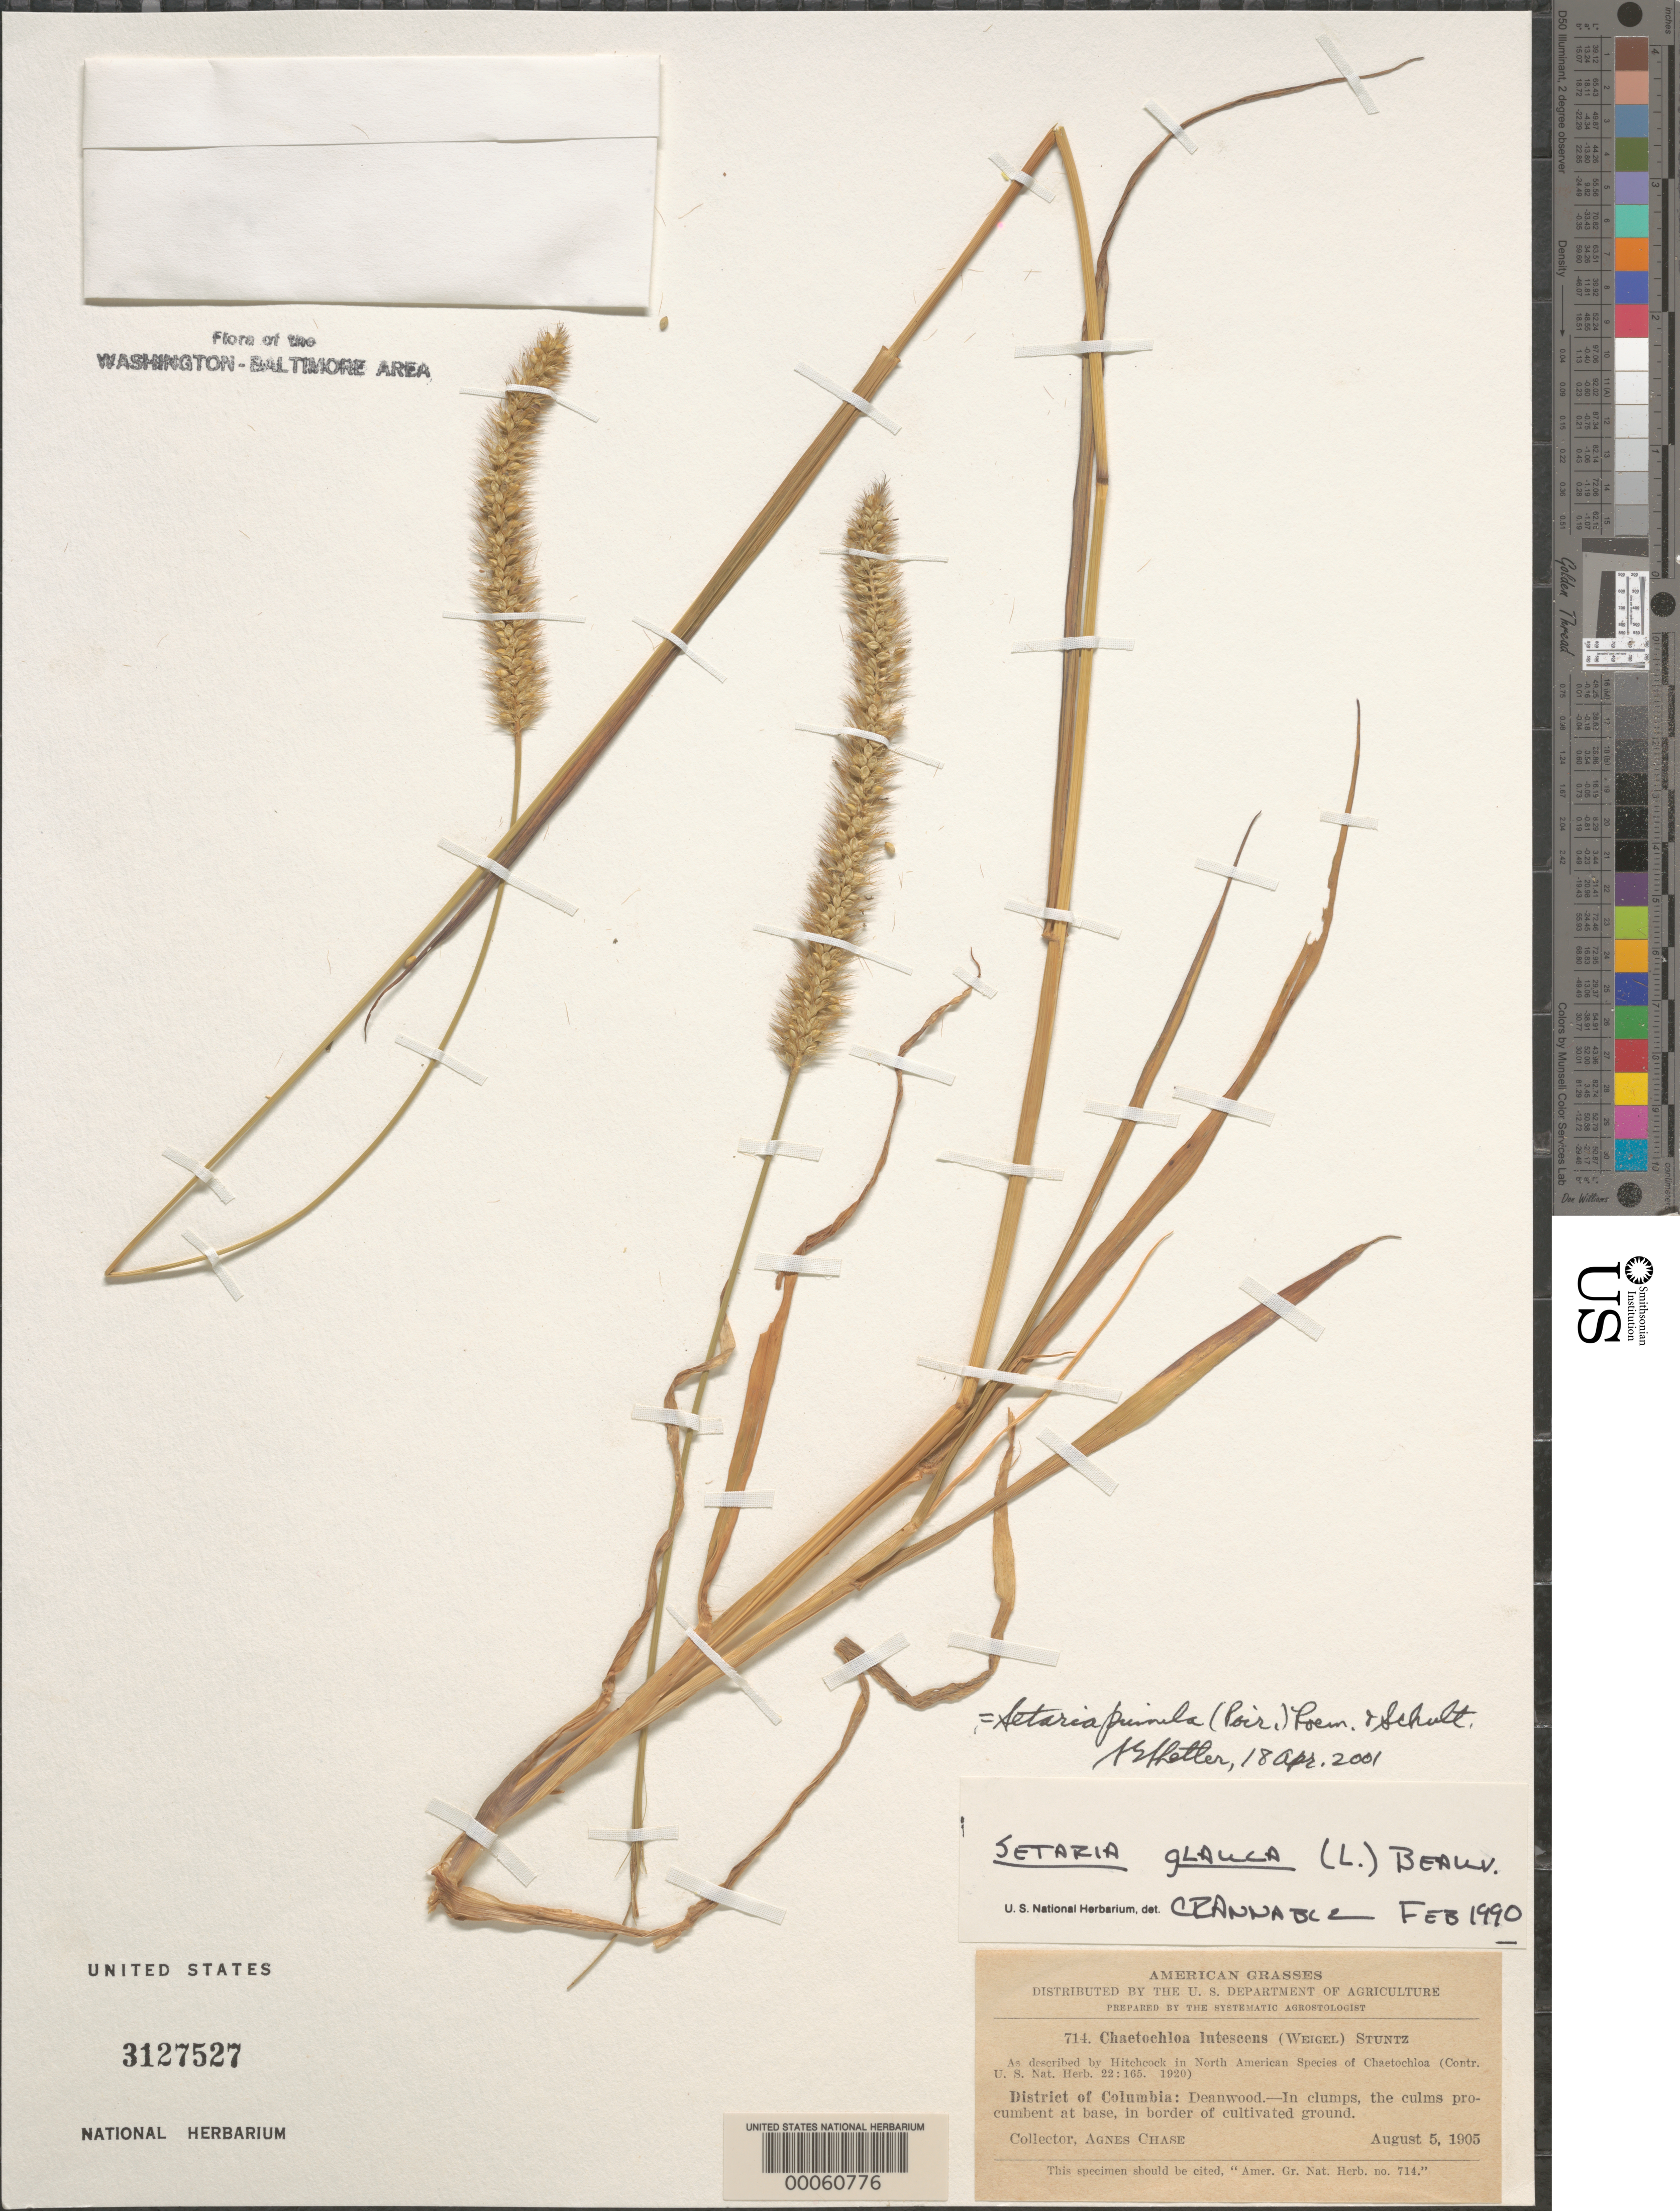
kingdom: Plantae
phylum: Tracheophyta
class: Liliopsida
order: Poales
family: Poaceae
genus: Setaria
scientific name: Setaria pumila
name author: (Poir.) Roem. & Schult.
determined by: Shetler, Stanwyn G., (US), NMNH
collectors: A. Chase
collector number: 714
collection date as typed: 05 Aug 1905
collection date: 1905-08-05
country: United States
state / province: District of Columbia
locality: Deanwood DC Flora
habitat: In clumps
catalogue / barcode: US 3127527